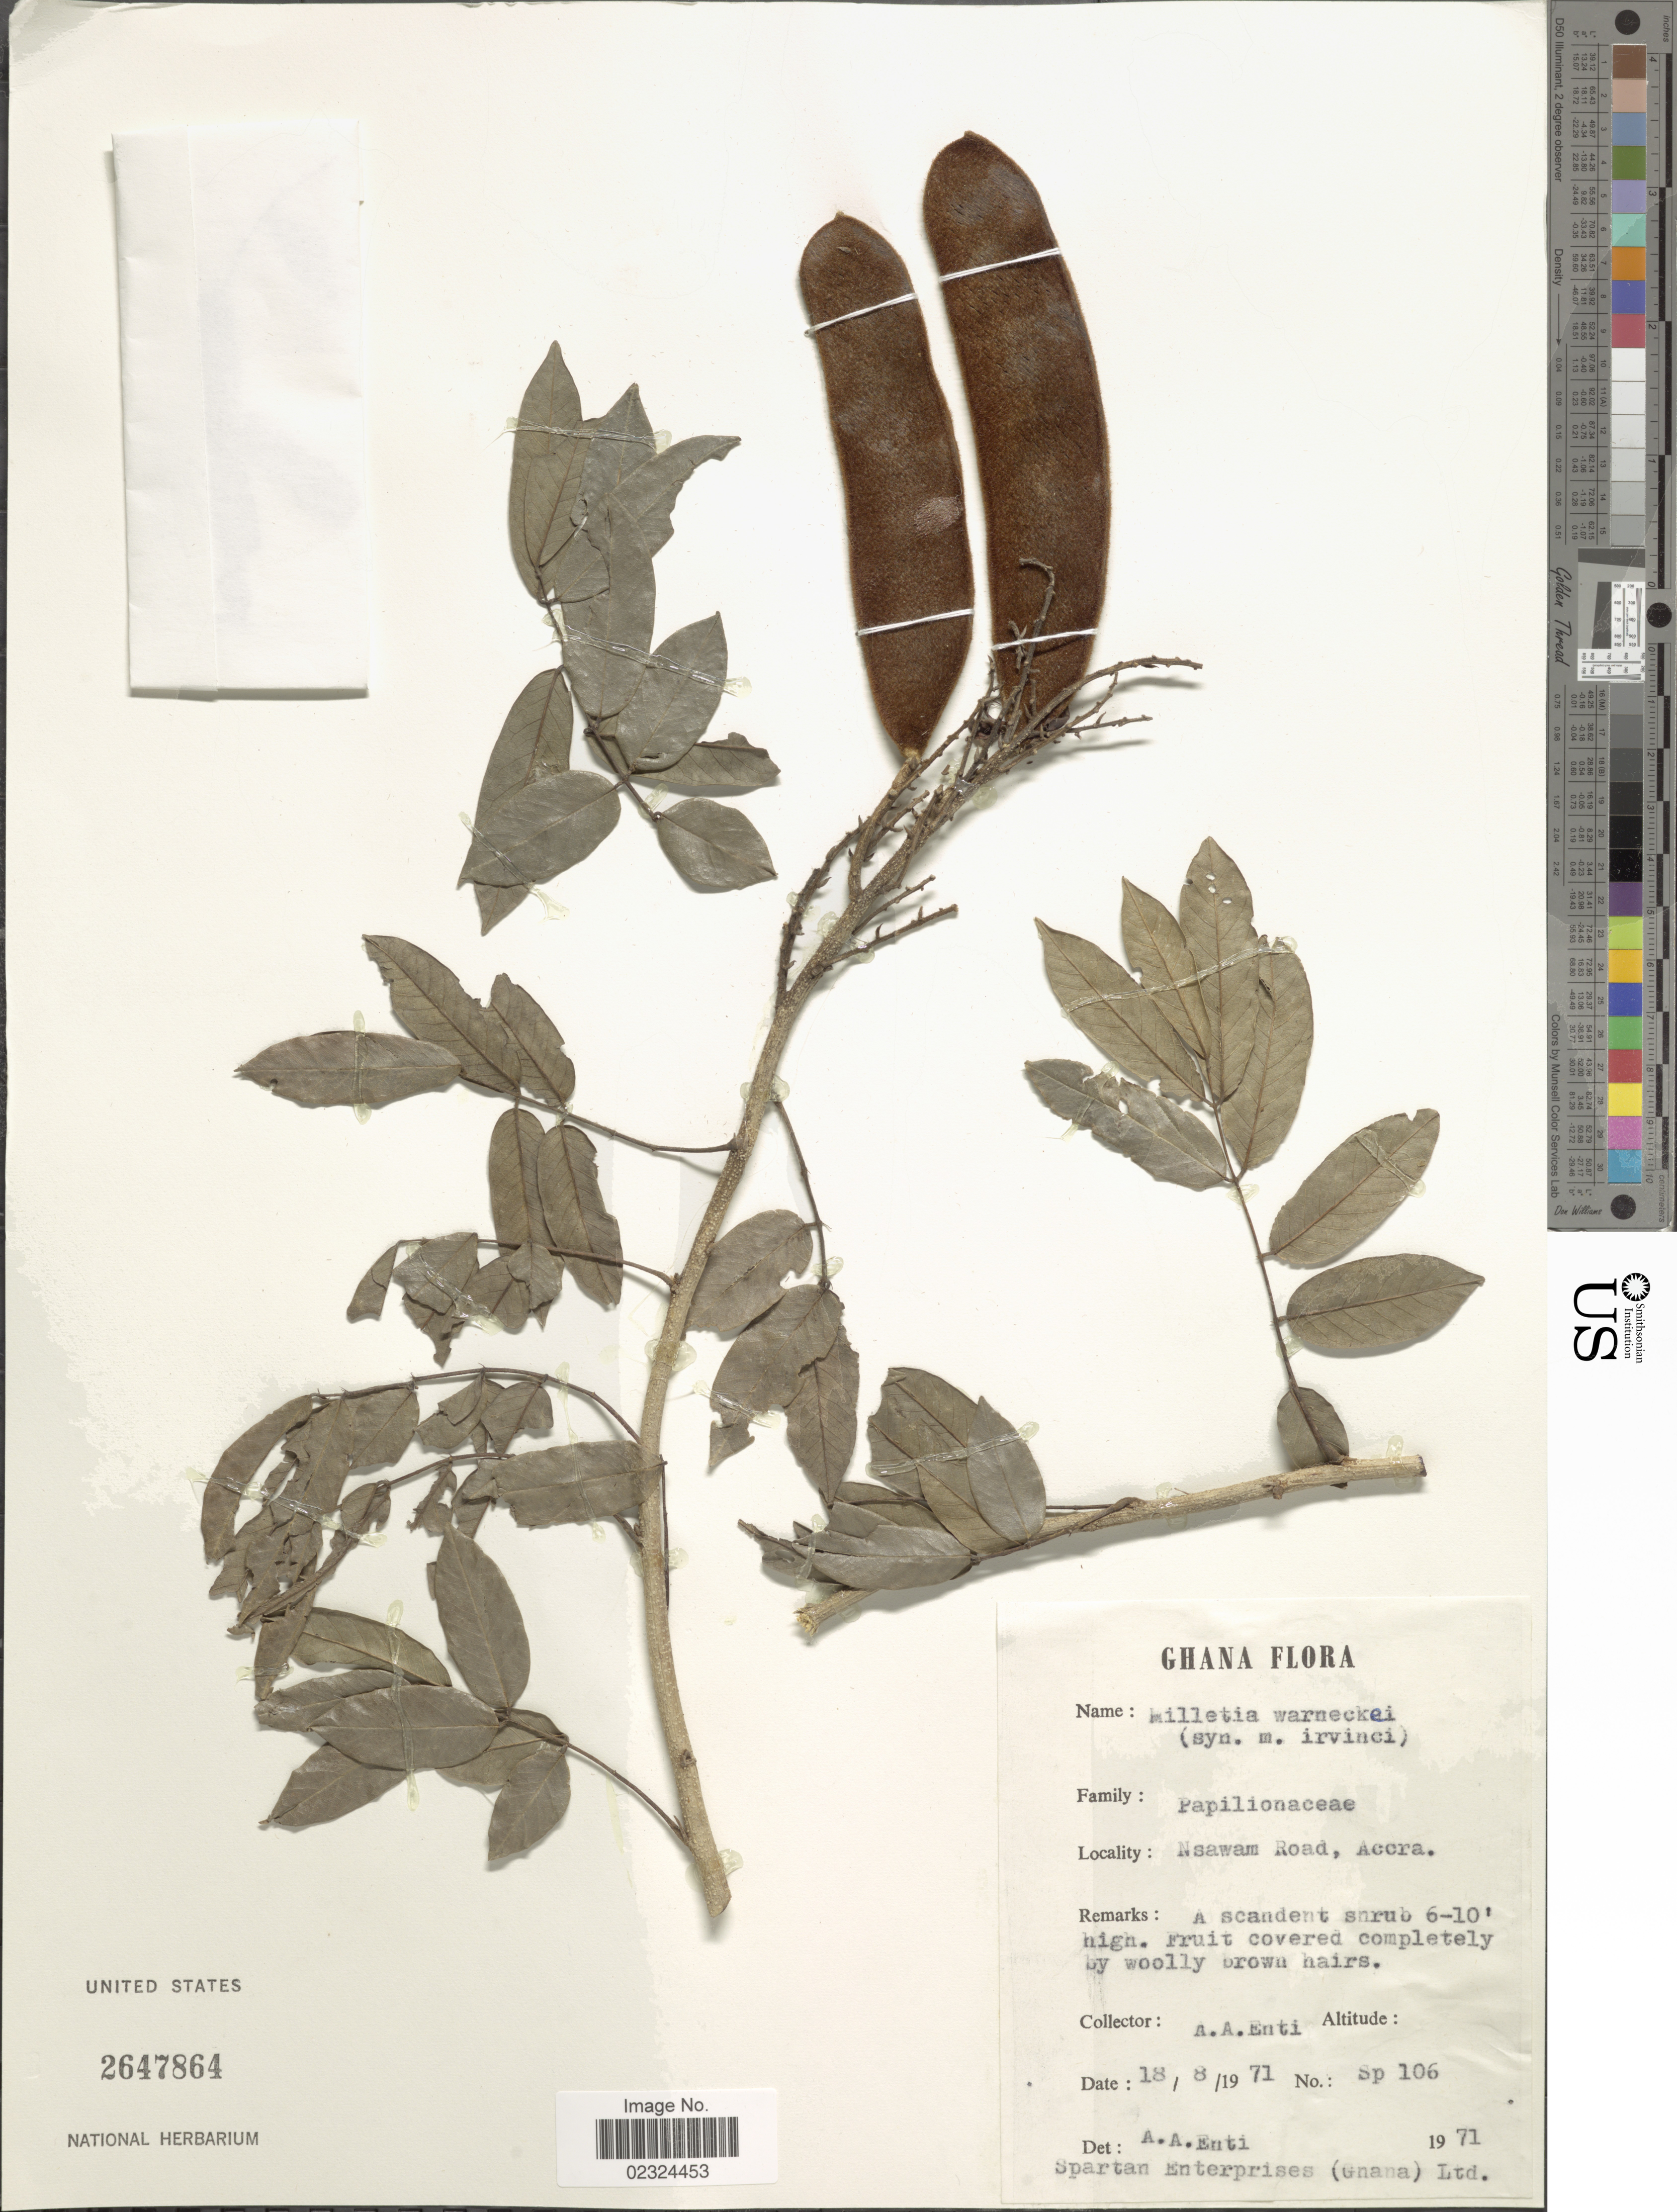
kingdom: Plantae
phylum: Tracheophyta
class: Magnoliopsida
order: Fabales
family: Fabaceae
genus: Millettia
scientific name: Millettia warneckei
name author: Harms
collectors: A. Enti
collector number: SP106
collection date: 1971-08-18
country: Ghana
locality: Nsawam Road, Accra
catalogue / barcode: US 2647864